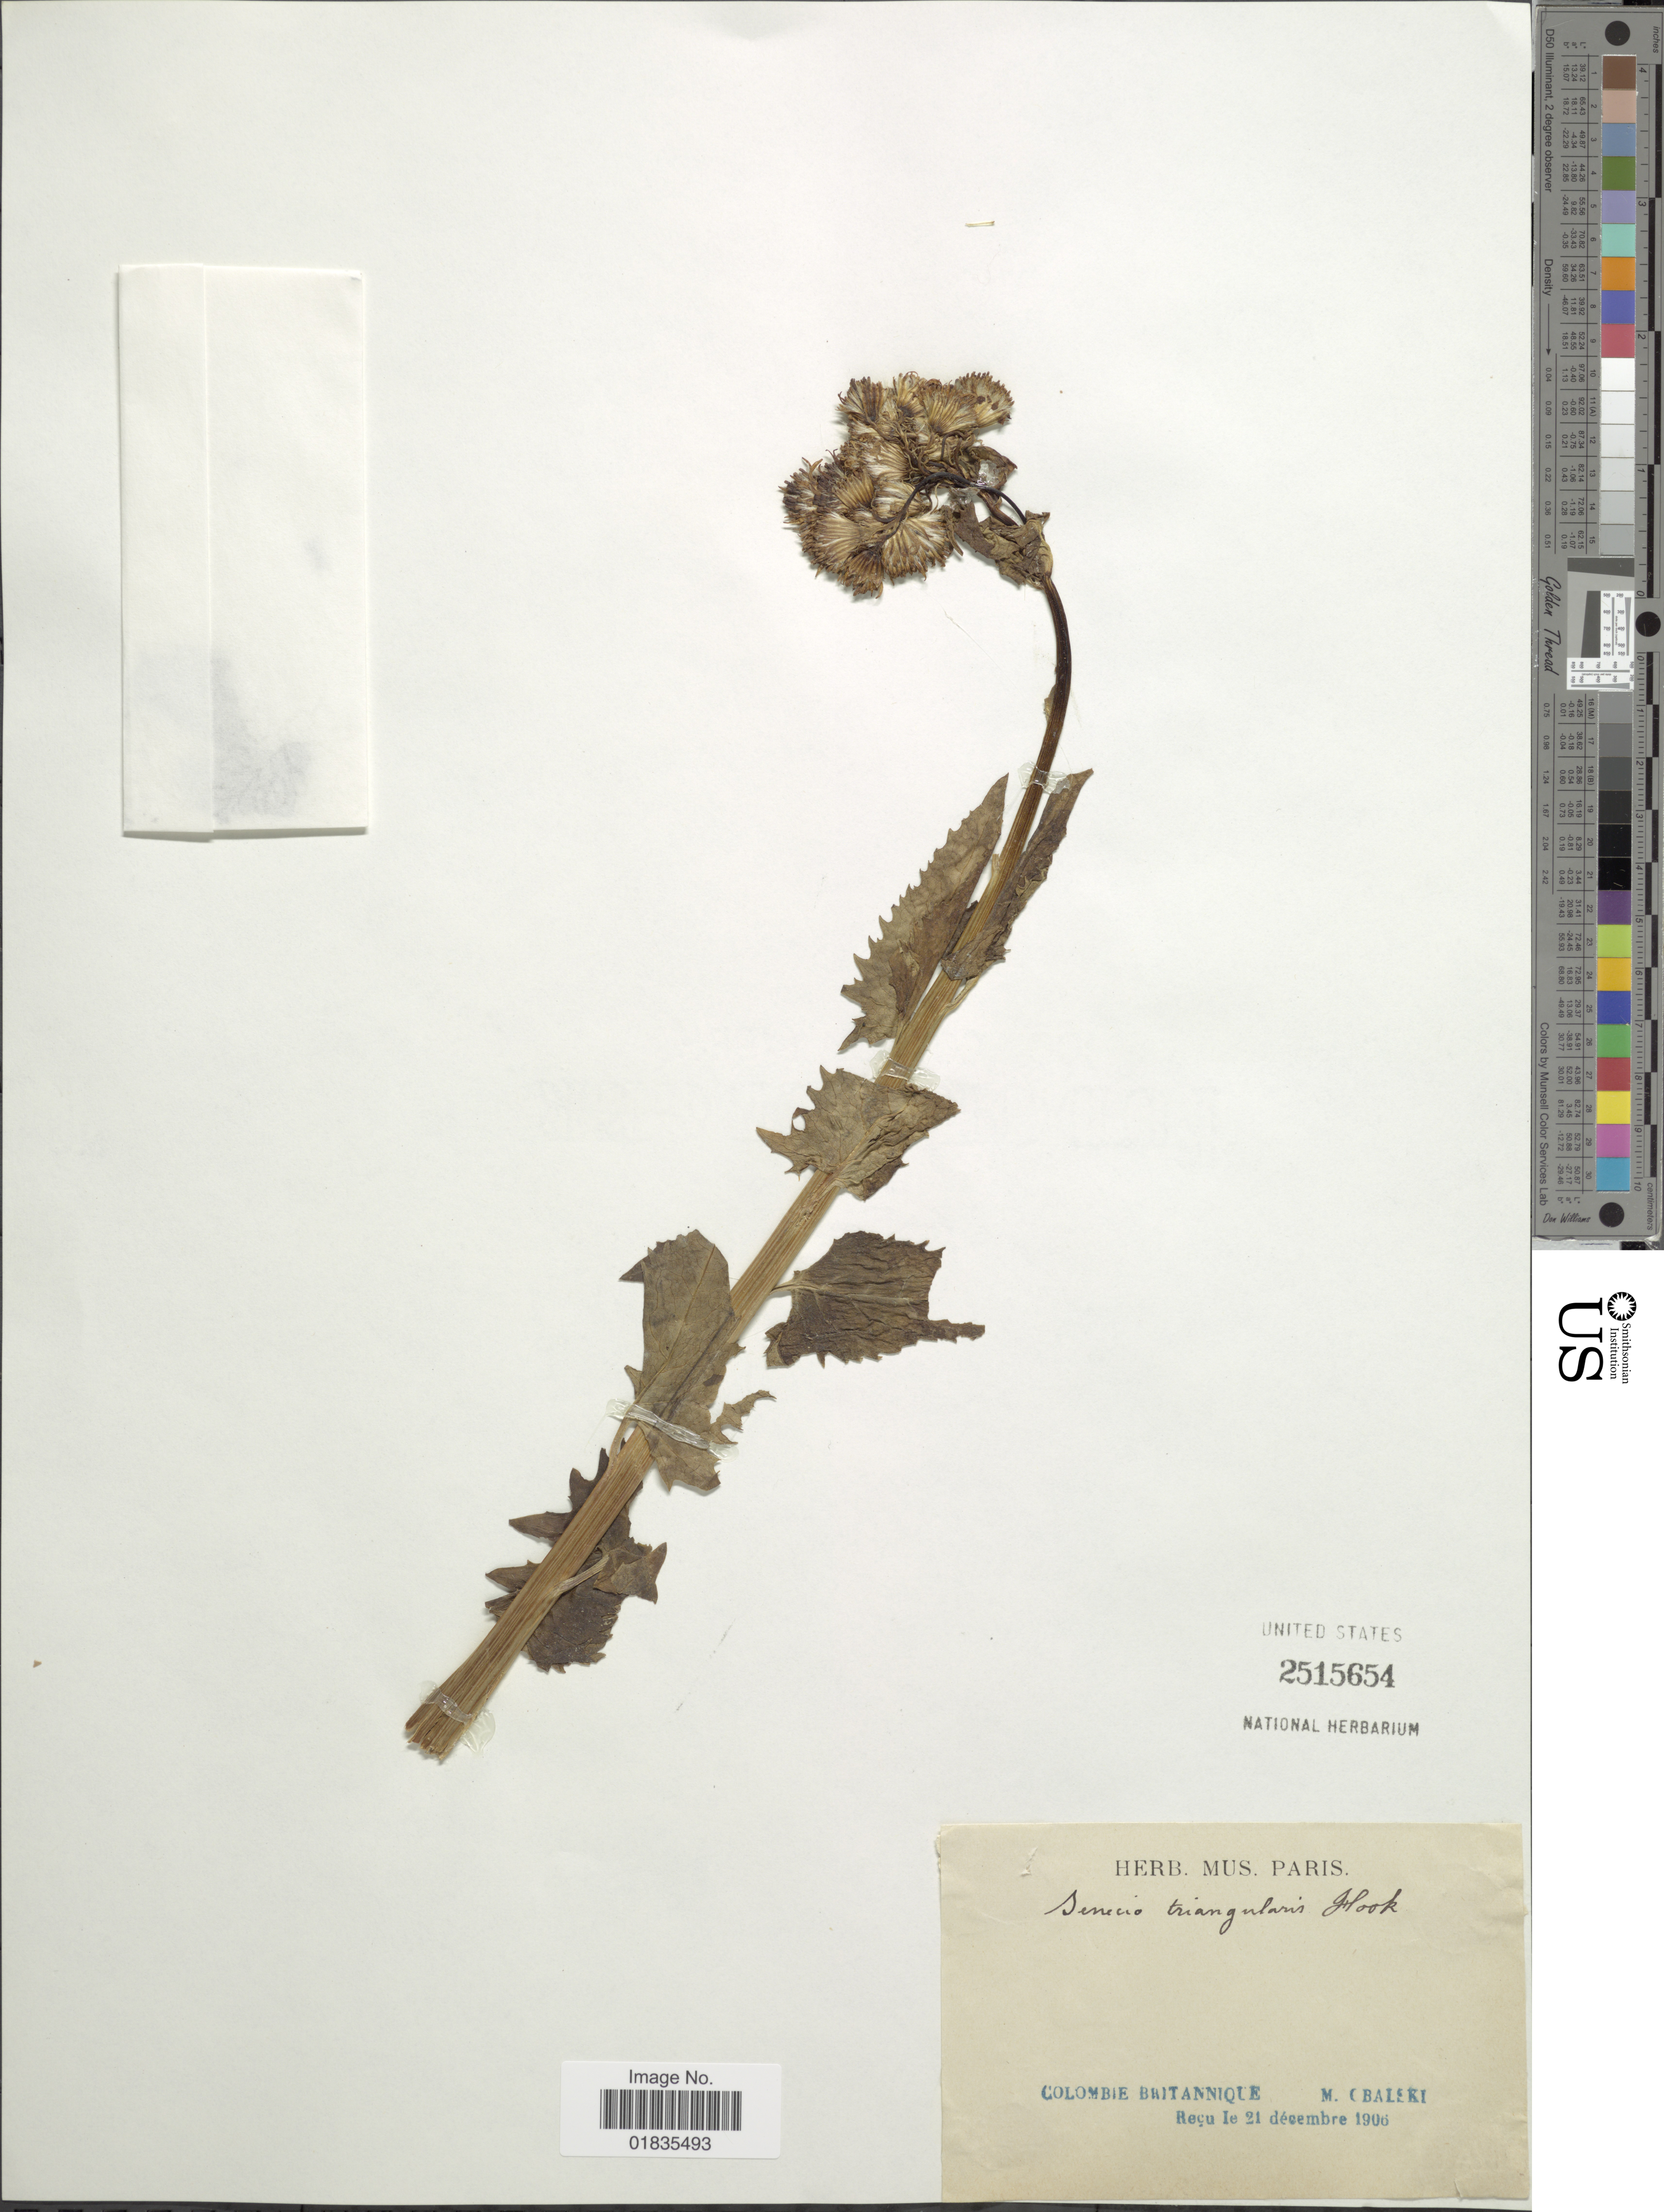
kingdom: Plantae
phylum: Tracheophyta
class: Magnoliopsida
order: Asterales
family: Asteraceae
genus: Senecio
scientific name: Senecio triangularis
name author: Hook.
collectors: M. Obalski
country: Canada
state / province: British Columbia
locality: Colombie Britannique.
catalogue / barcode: US 2515654